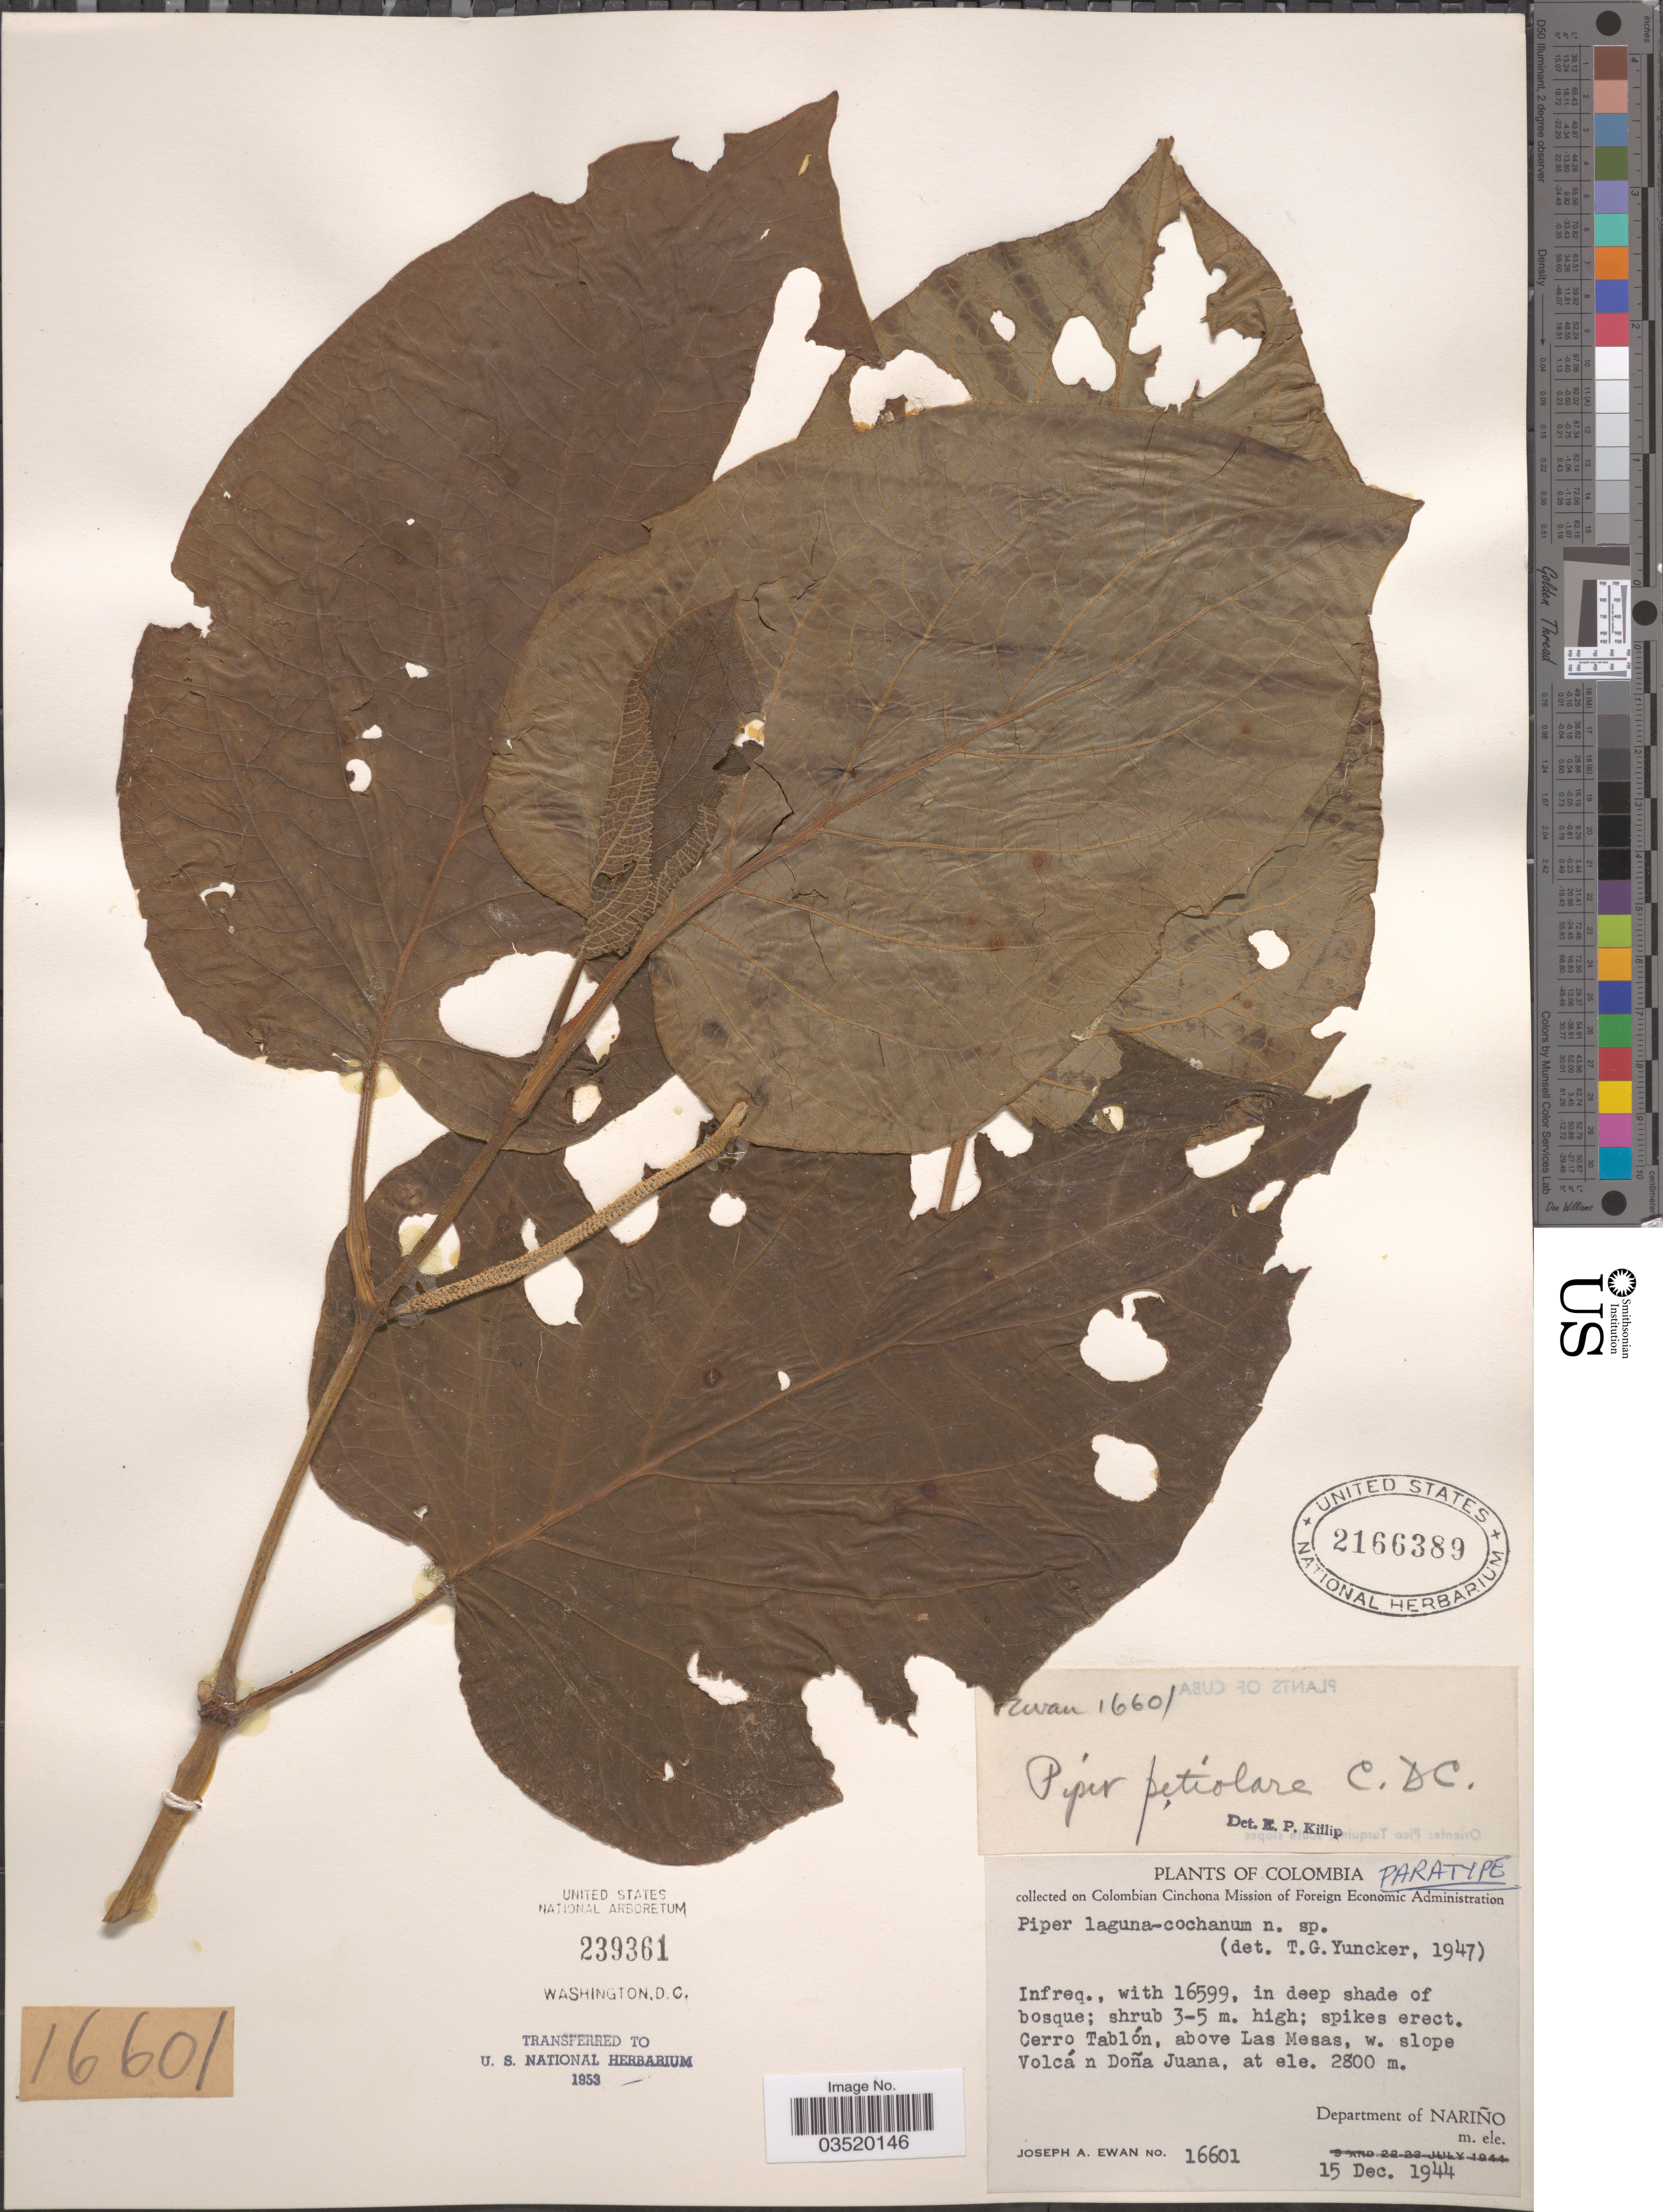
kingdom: Plantae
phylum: Tracheophyta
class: Magnoliopsida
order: Piperales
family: Piperaceae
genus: Piper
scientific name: Piper laguna-cochanum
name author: Trel. & Yunck.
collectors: J. A. Ewan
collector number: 16601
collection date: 1944-12-15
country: Colombia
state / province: Nariño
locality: Cerro Tablón, above Las Mesas, w. slope Volcán Doña Juana. Department of Nariño.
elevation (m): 2800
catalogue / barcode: US 2166389